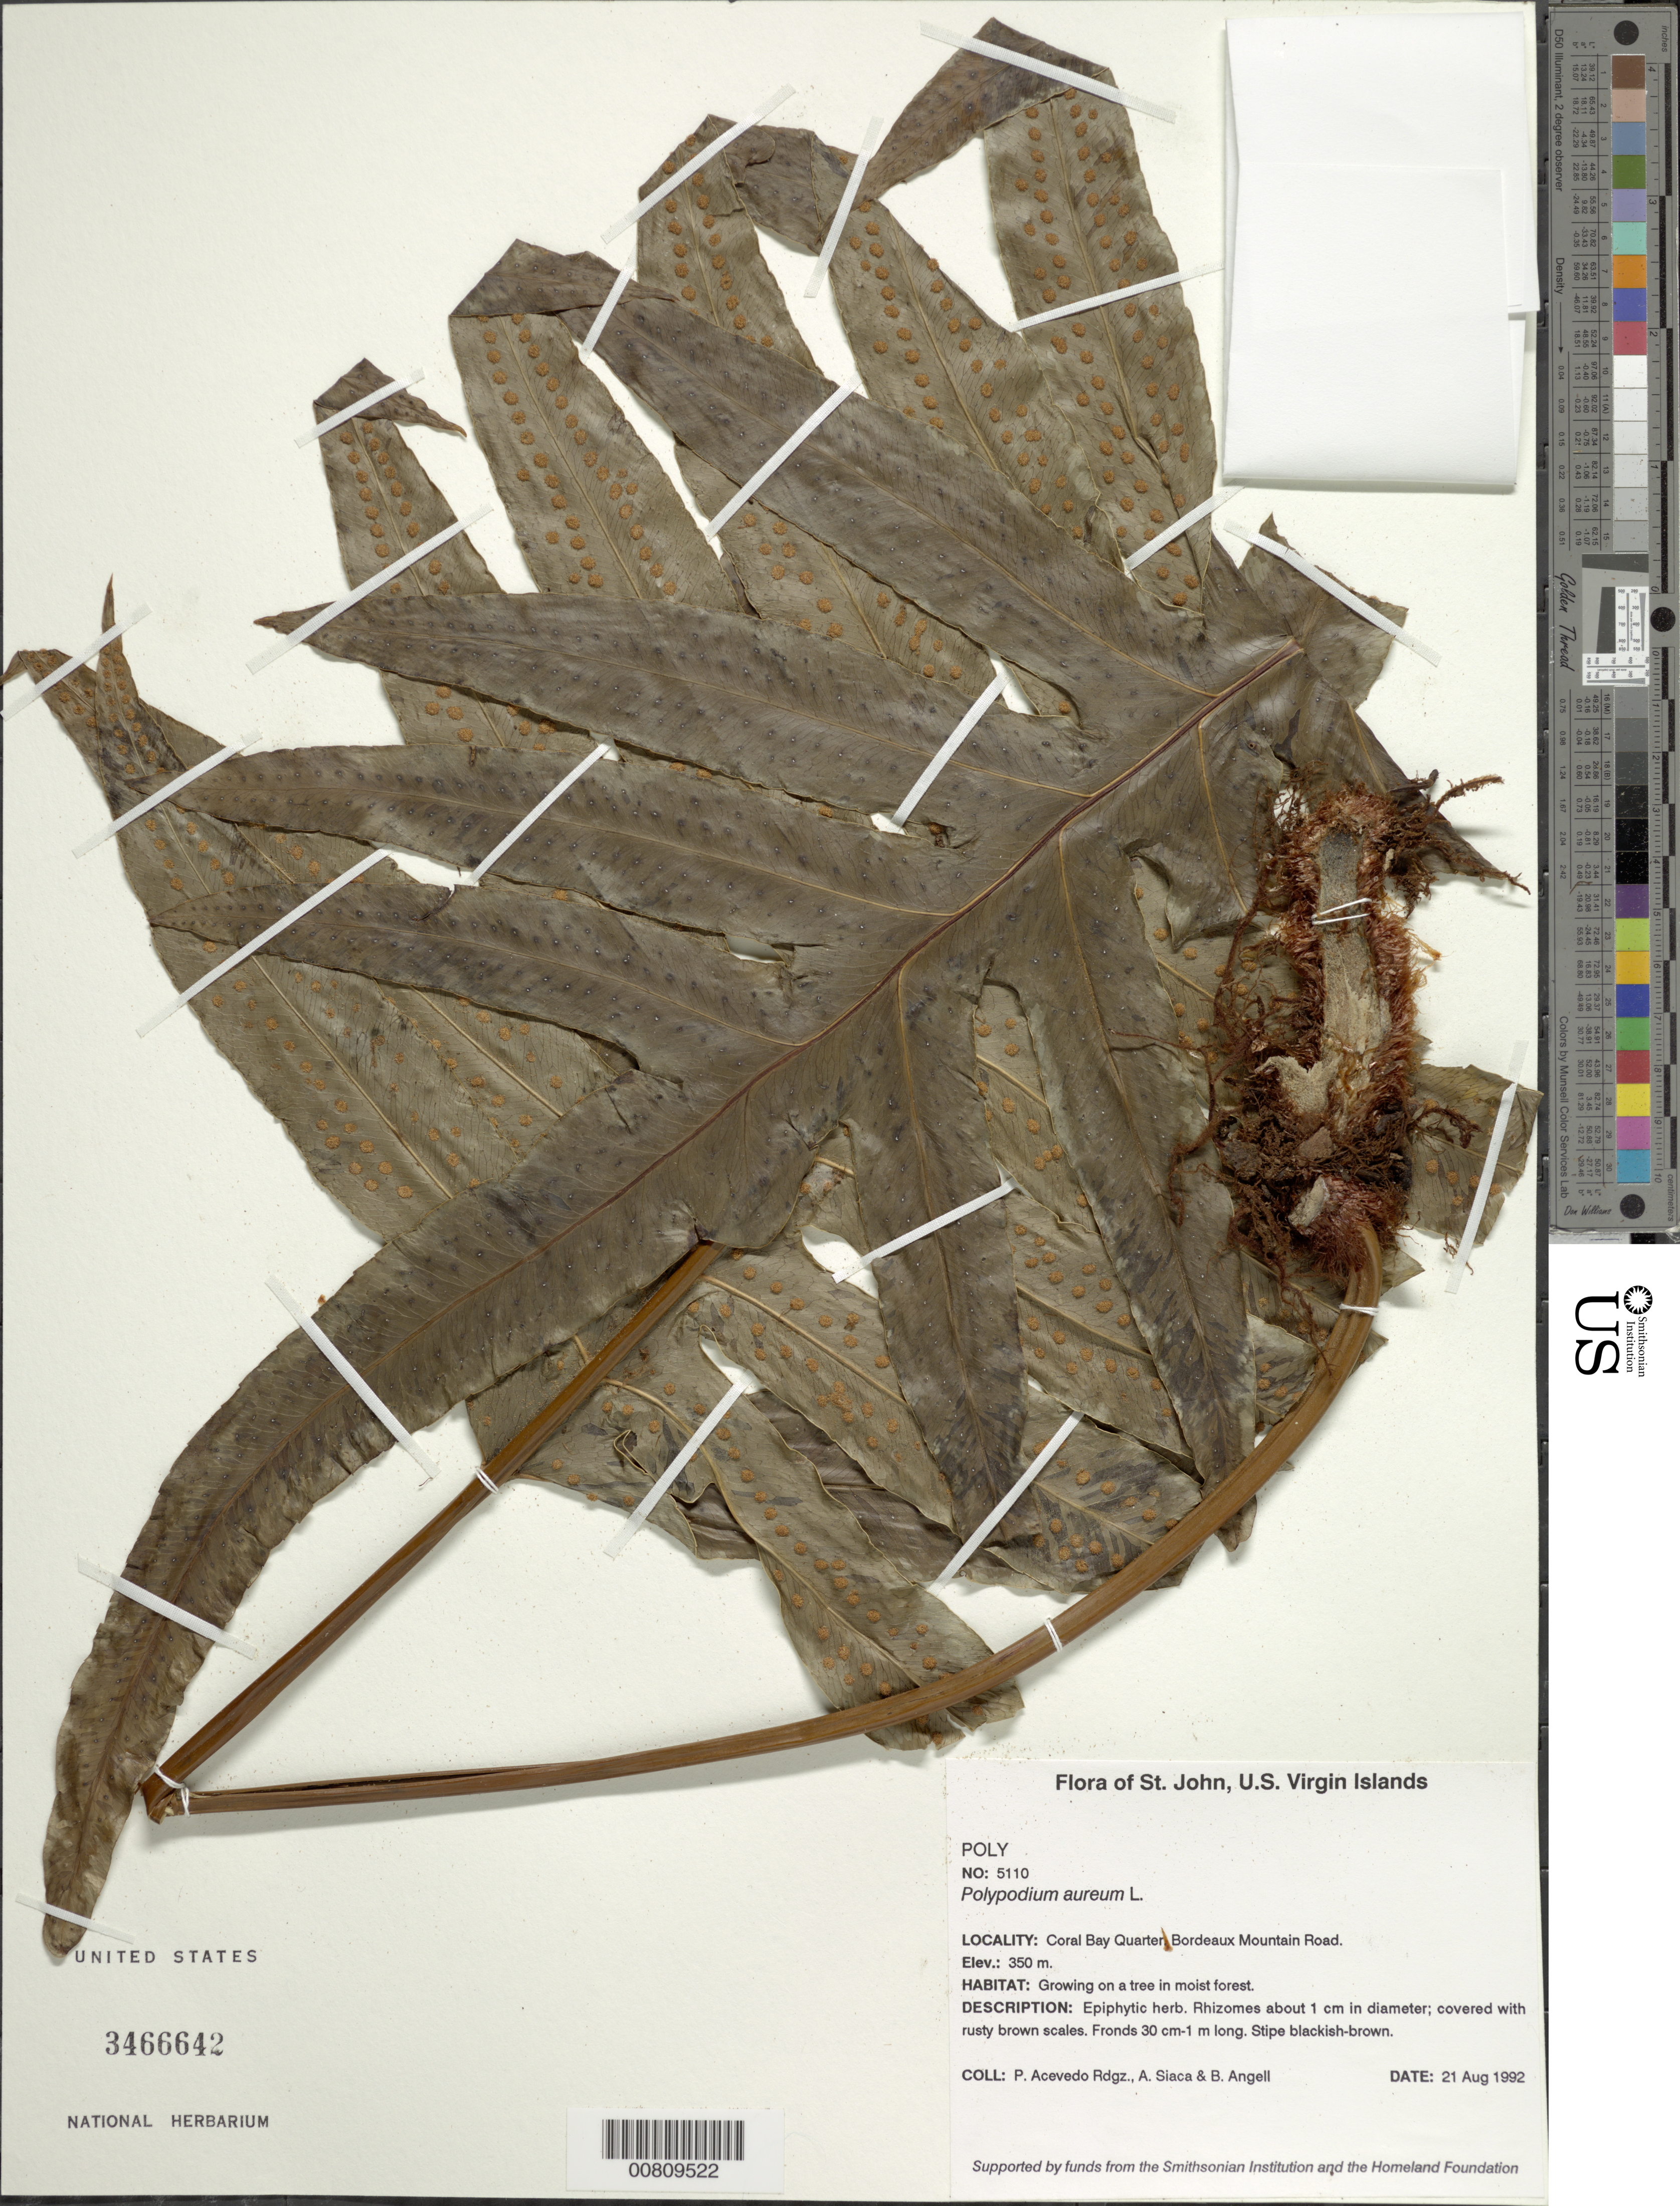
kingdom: Plantae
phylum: Tracheophyta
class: Polypodiopsida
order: Polypodiales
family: Polypodiaceae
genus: Phlebodium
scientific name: Phlebodium aureum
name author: (L.) J. Sm.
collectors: P. Acevedo-Rodr., A. Siaca & Bobbi Angell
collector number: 5110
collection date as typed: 21 Aug 1992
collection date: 1992-08-21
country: U.S. Virgin Islands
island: St. John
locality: Coral Bay Quarter; along dirt road to Bordeaux Mountain..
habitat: Growing on a tree in moist forest.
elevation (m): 350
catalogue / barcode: US 3466642